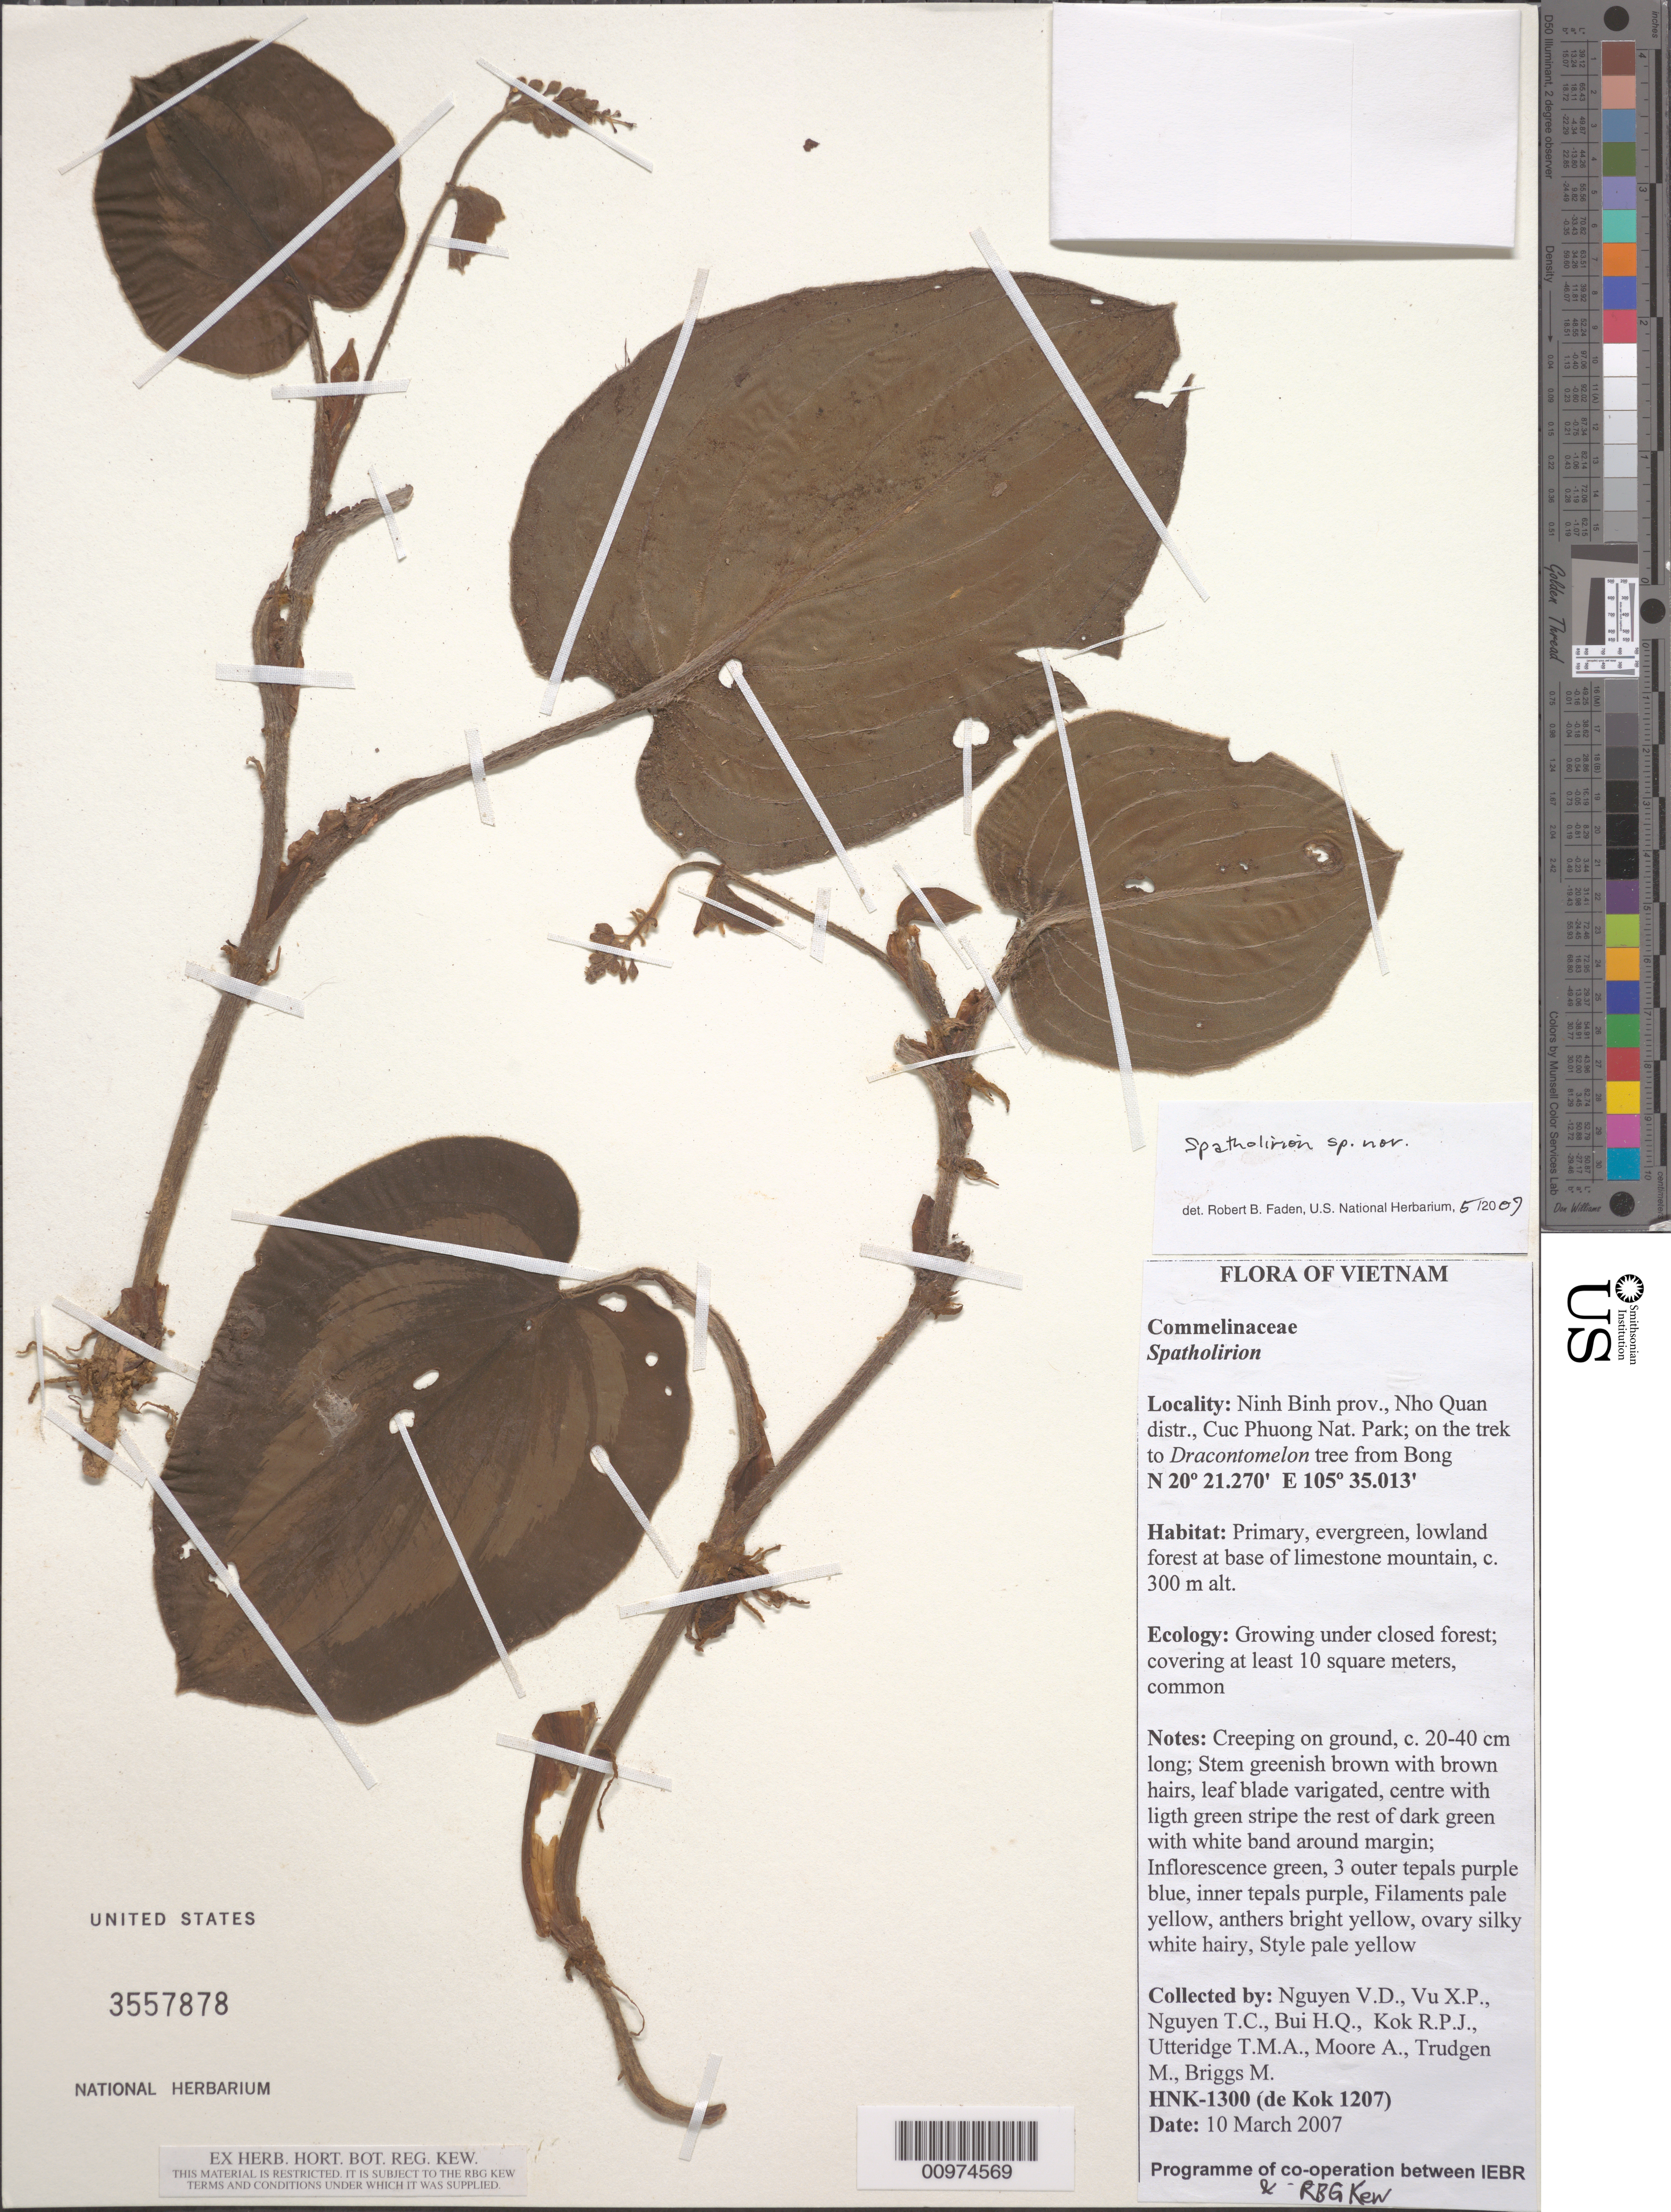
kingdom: Plantae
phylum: Tracheophyta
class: Liliopsida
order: Commelinales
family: Commelinaceae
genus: Spatholirion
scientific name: Spatholirion sp. nov.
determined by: Faden, Robert B., (US), Smithsonian Institution - National Museum of Natural History (UNITED STATES)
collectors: V. D. Nguyen et al.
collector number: HNK-1300 (de Kok 1207)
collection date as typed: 10 Mar 2007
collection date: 2007-03-10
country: Vietnam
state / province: Ninh Binh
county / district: Nho Quan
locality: Cuc Phuong Nat. Park; on the trek to Dracontomelon tree from Bong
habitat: Primary, evergreen, lowland forest at base of limestone mountain,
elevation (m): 300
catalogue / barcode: US 3557878